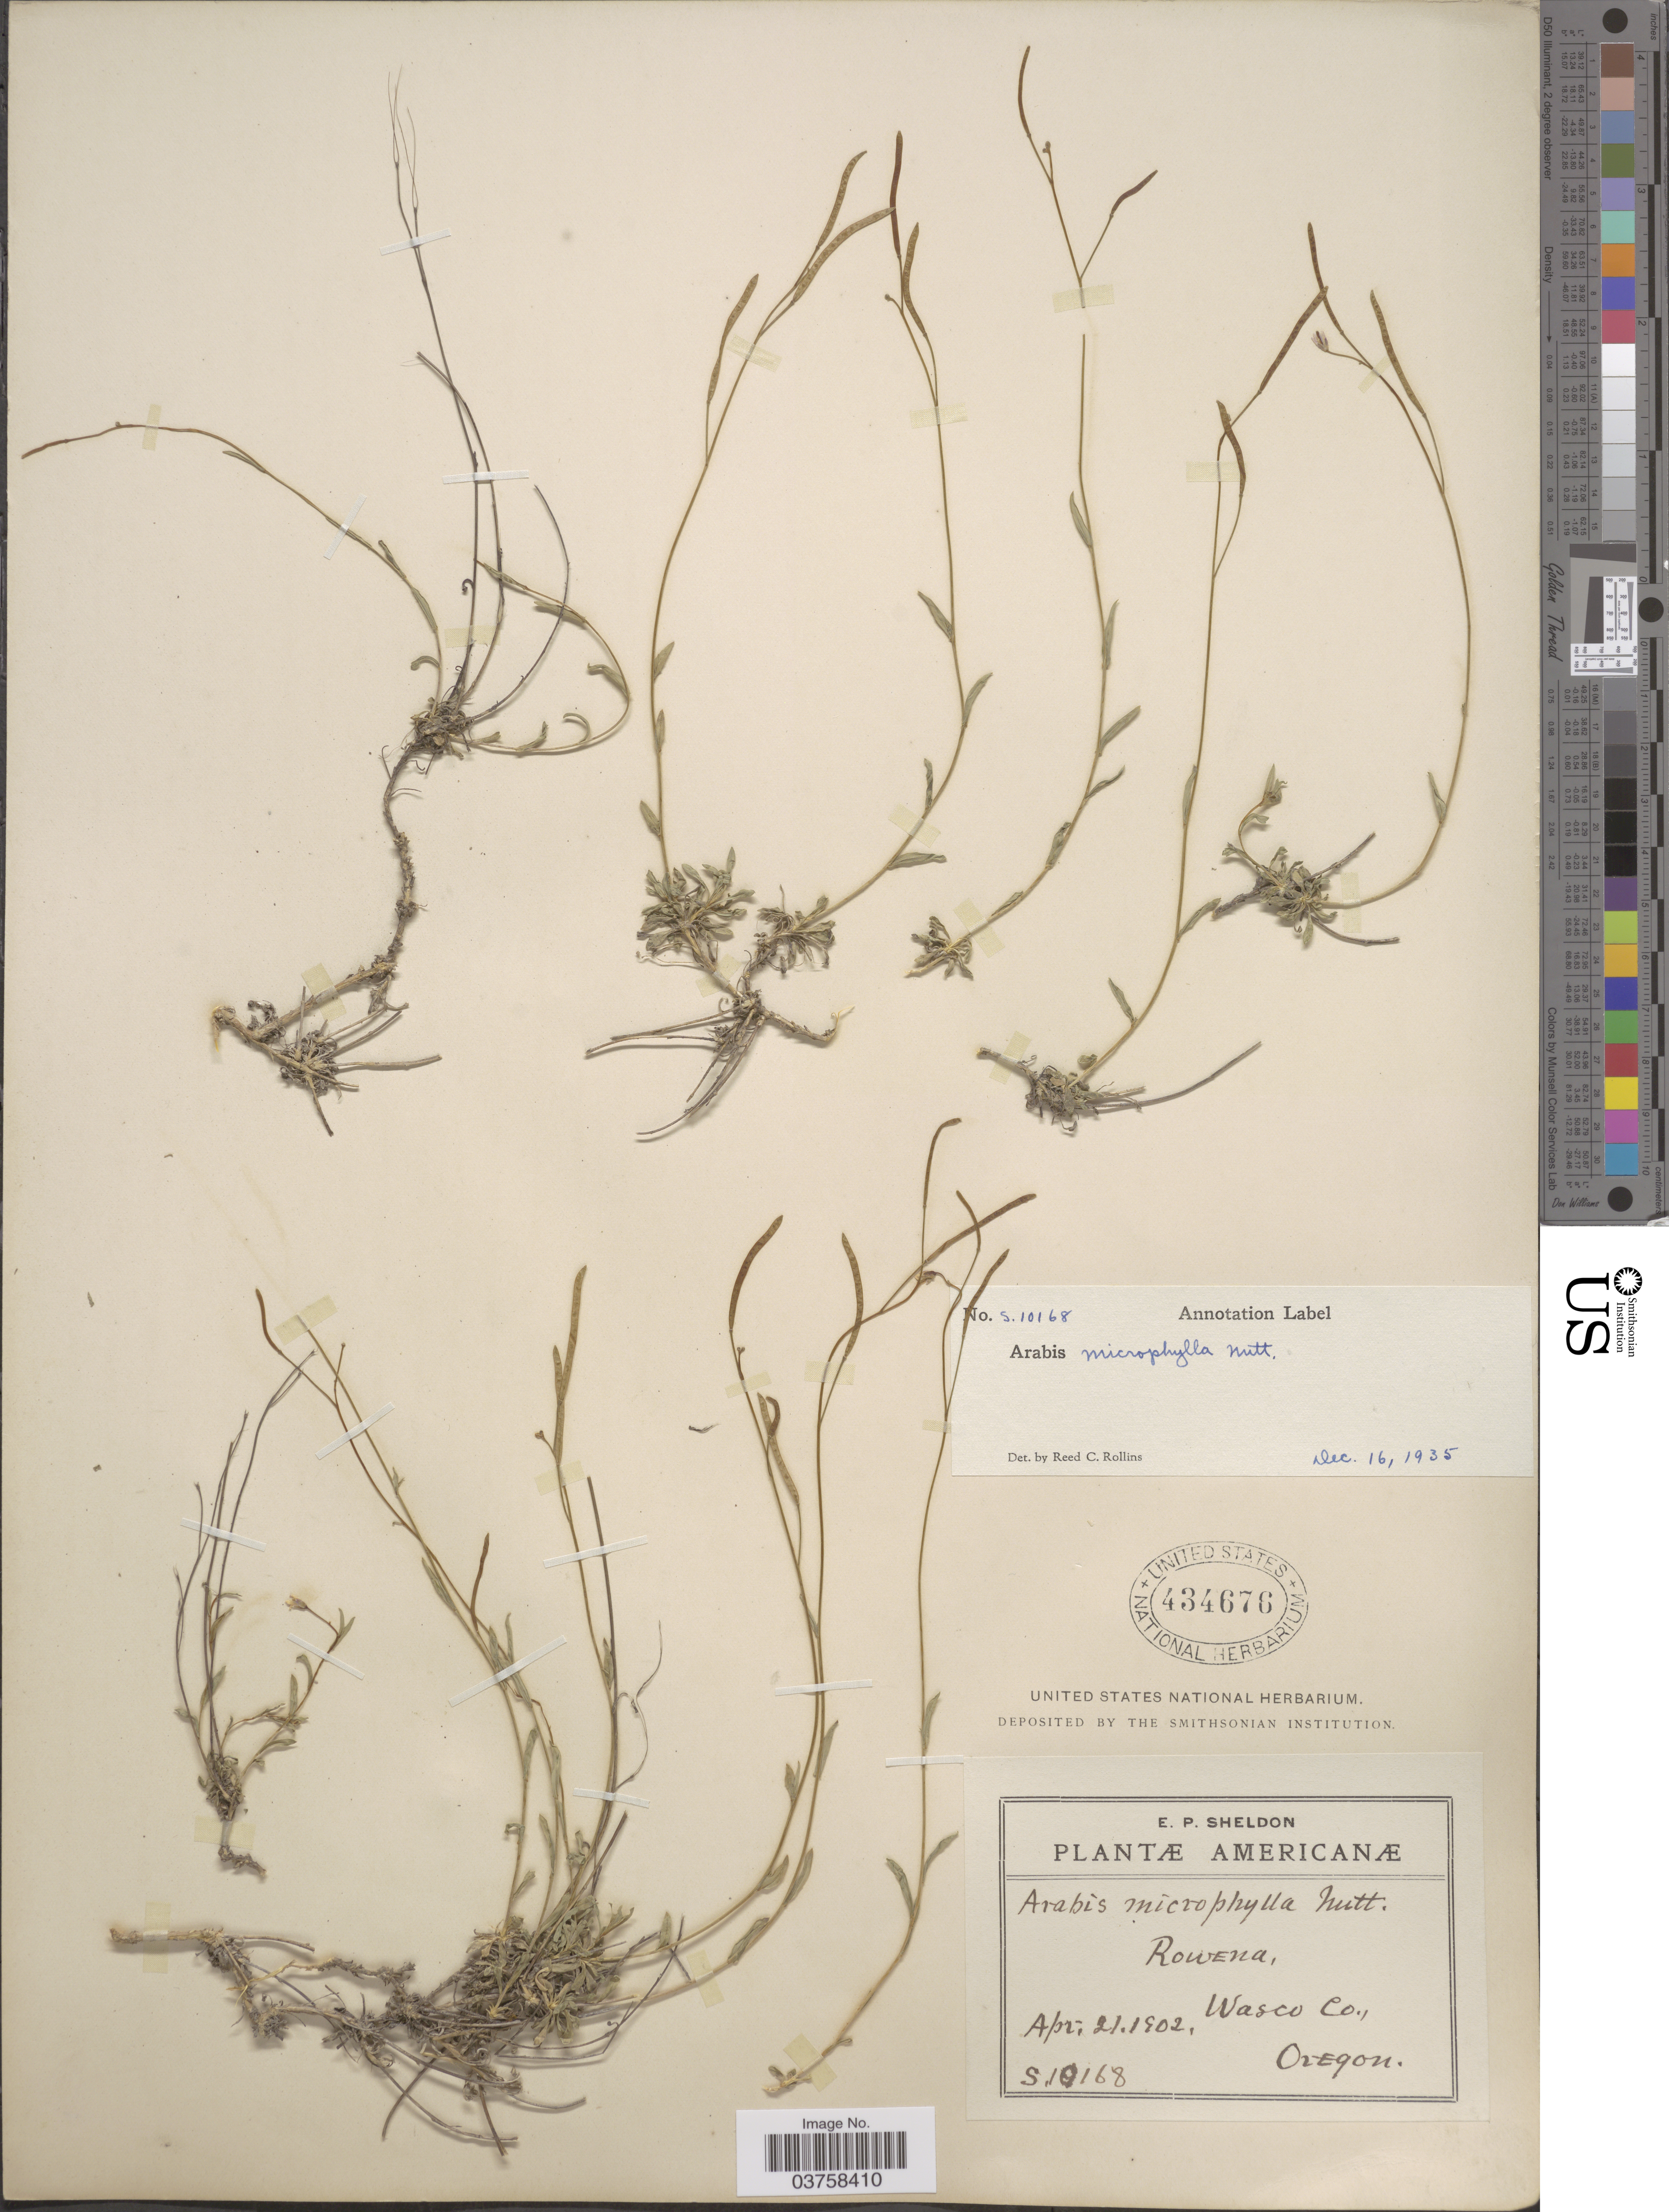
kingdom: Plantae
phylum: Tracheophyta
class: Magnoliopsida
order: Brassicales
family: Brassicaceae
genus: Arabis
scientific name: Arabis microphylla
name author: Nutt.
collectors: E. P. Sheldon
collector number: S10168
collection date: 1902-04-21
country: United States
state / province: Oregon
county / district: Wasco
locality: Rowena, Wasco Co.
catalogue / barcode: US 434676